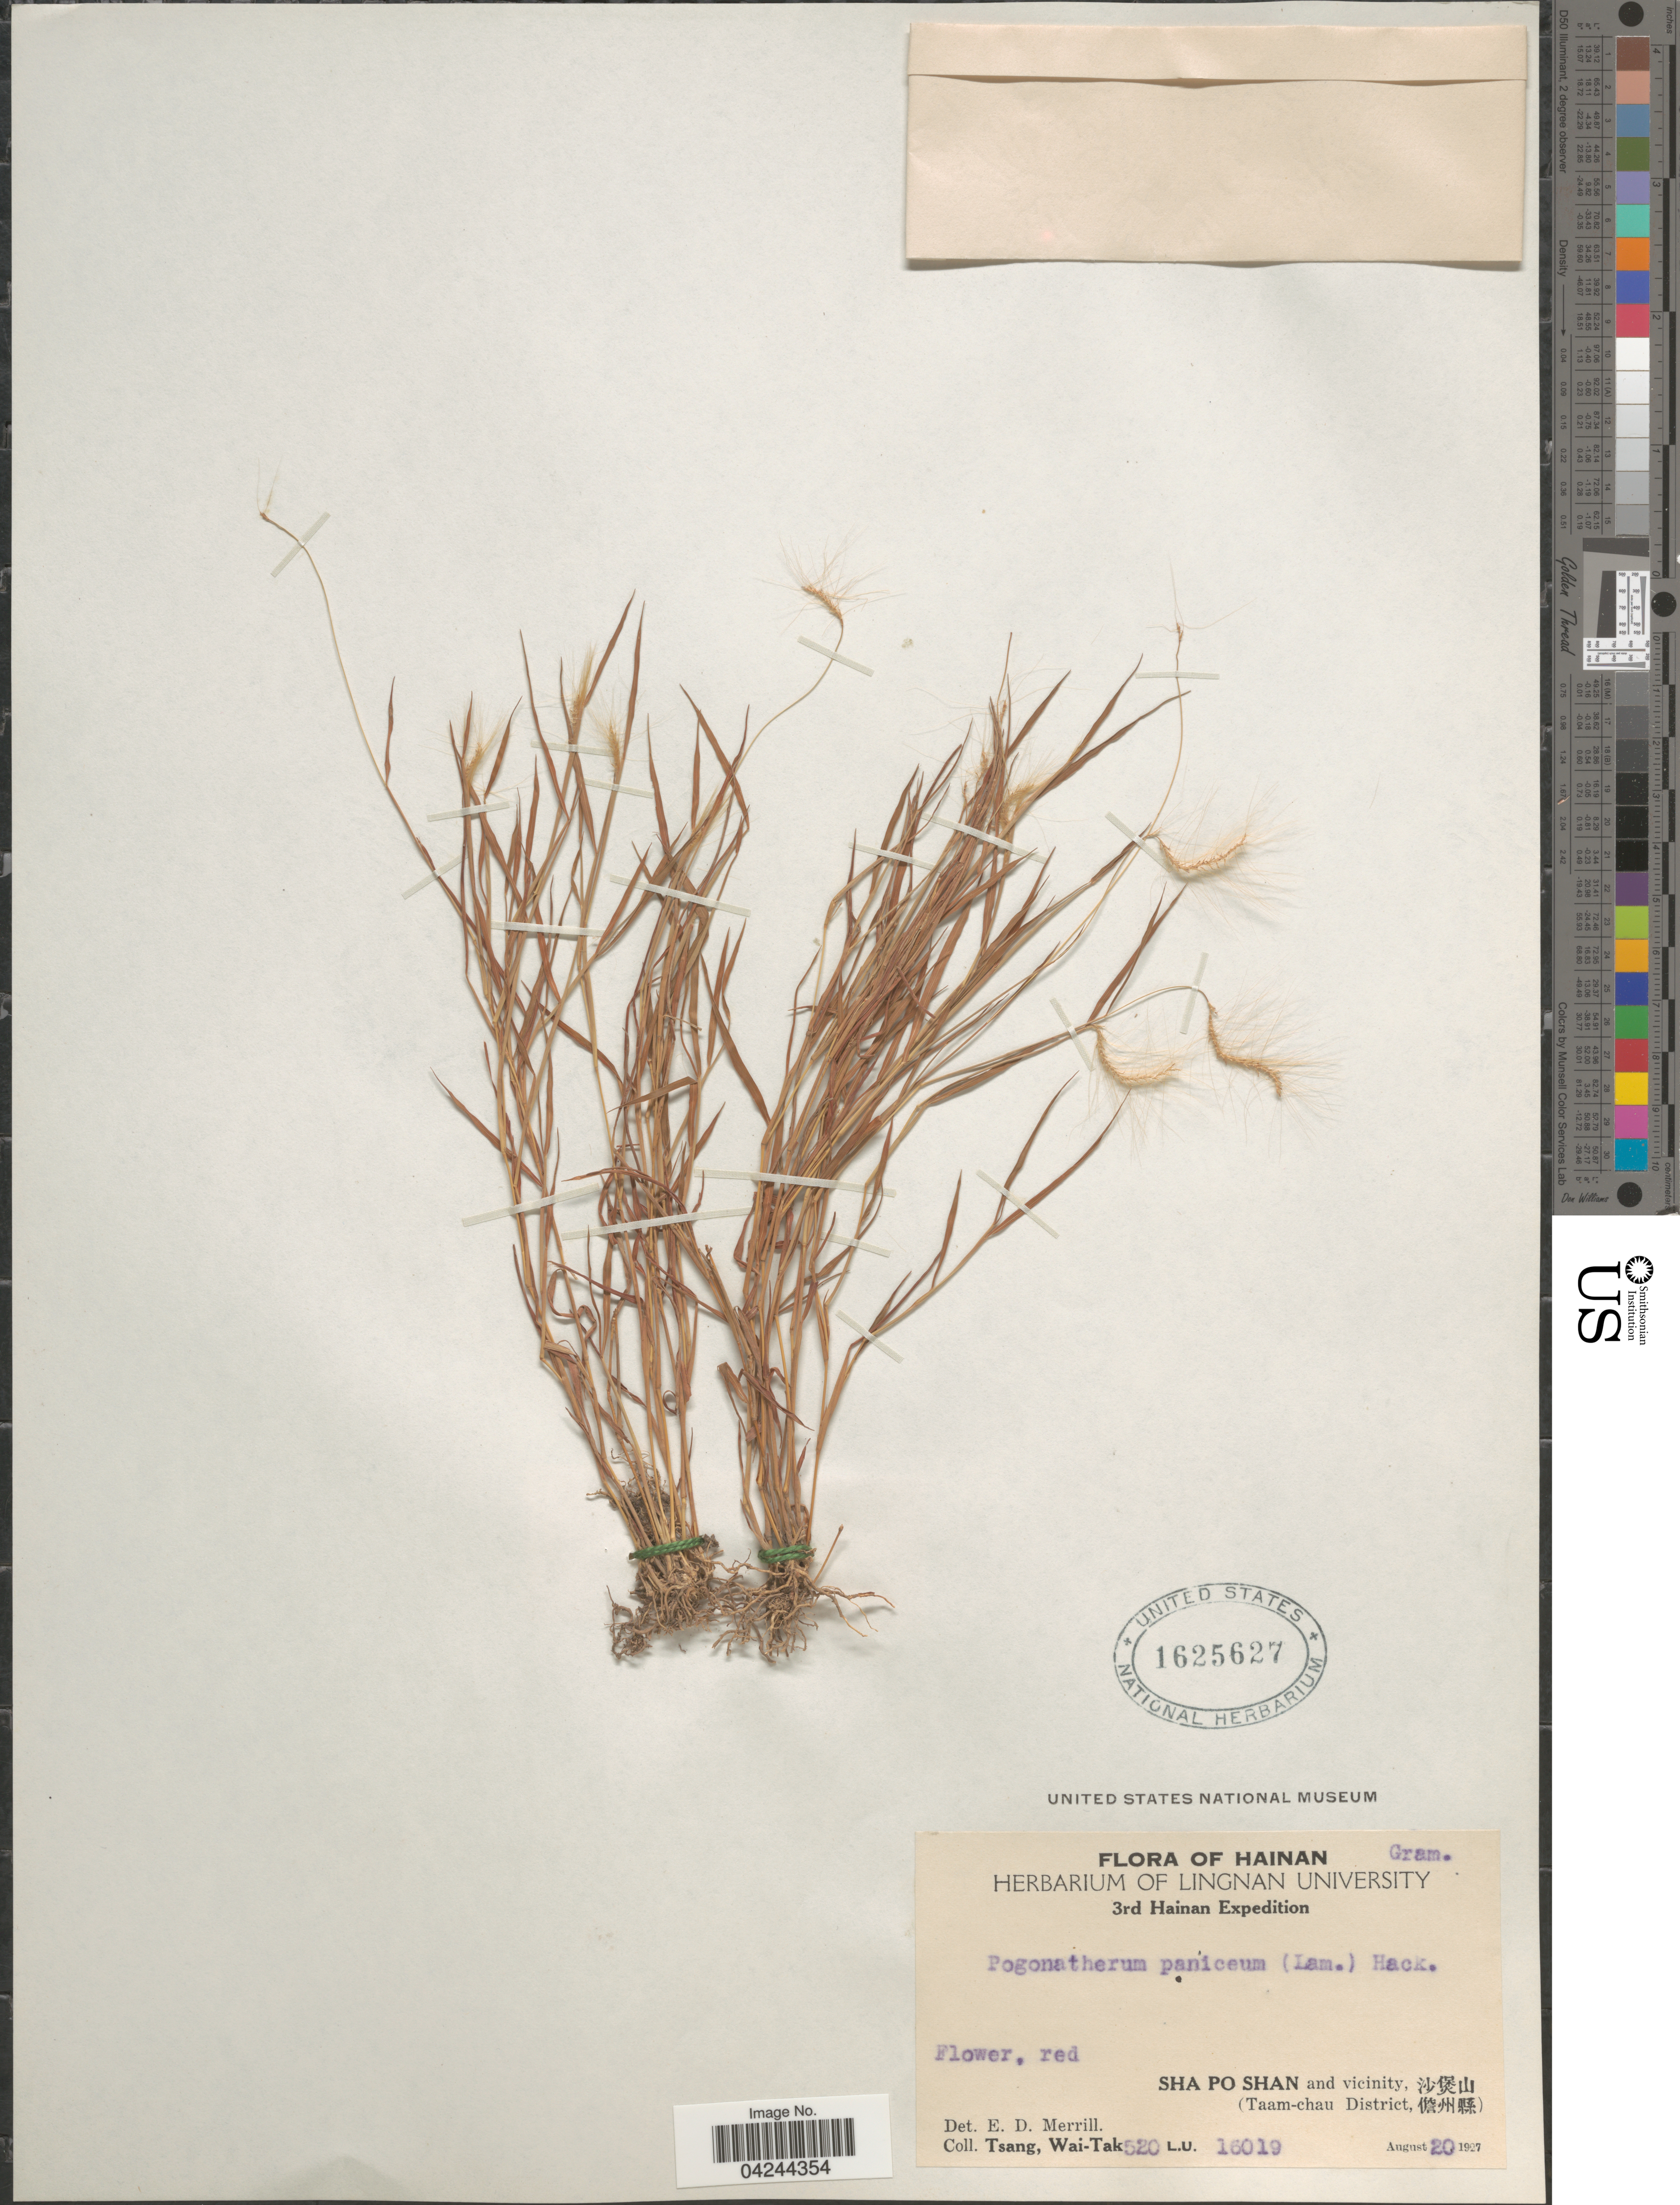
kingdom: Plantae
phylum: Tracheophyta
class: Liliopsida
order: Poales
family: Poaceae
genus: Pogonatherum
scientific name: Pogonatherum crinitum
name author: (Thunb.) Kunth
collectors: W. T. Tsang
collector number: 520L.U.16019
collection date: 1927-08-20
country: China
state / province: Hainan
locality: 3rd Hainan E[Foreign script]pedition. Sha Po Shan and vicinity, [Foreign script] (Taam-chau District, [Foreign script]).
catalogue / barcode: US 1625627